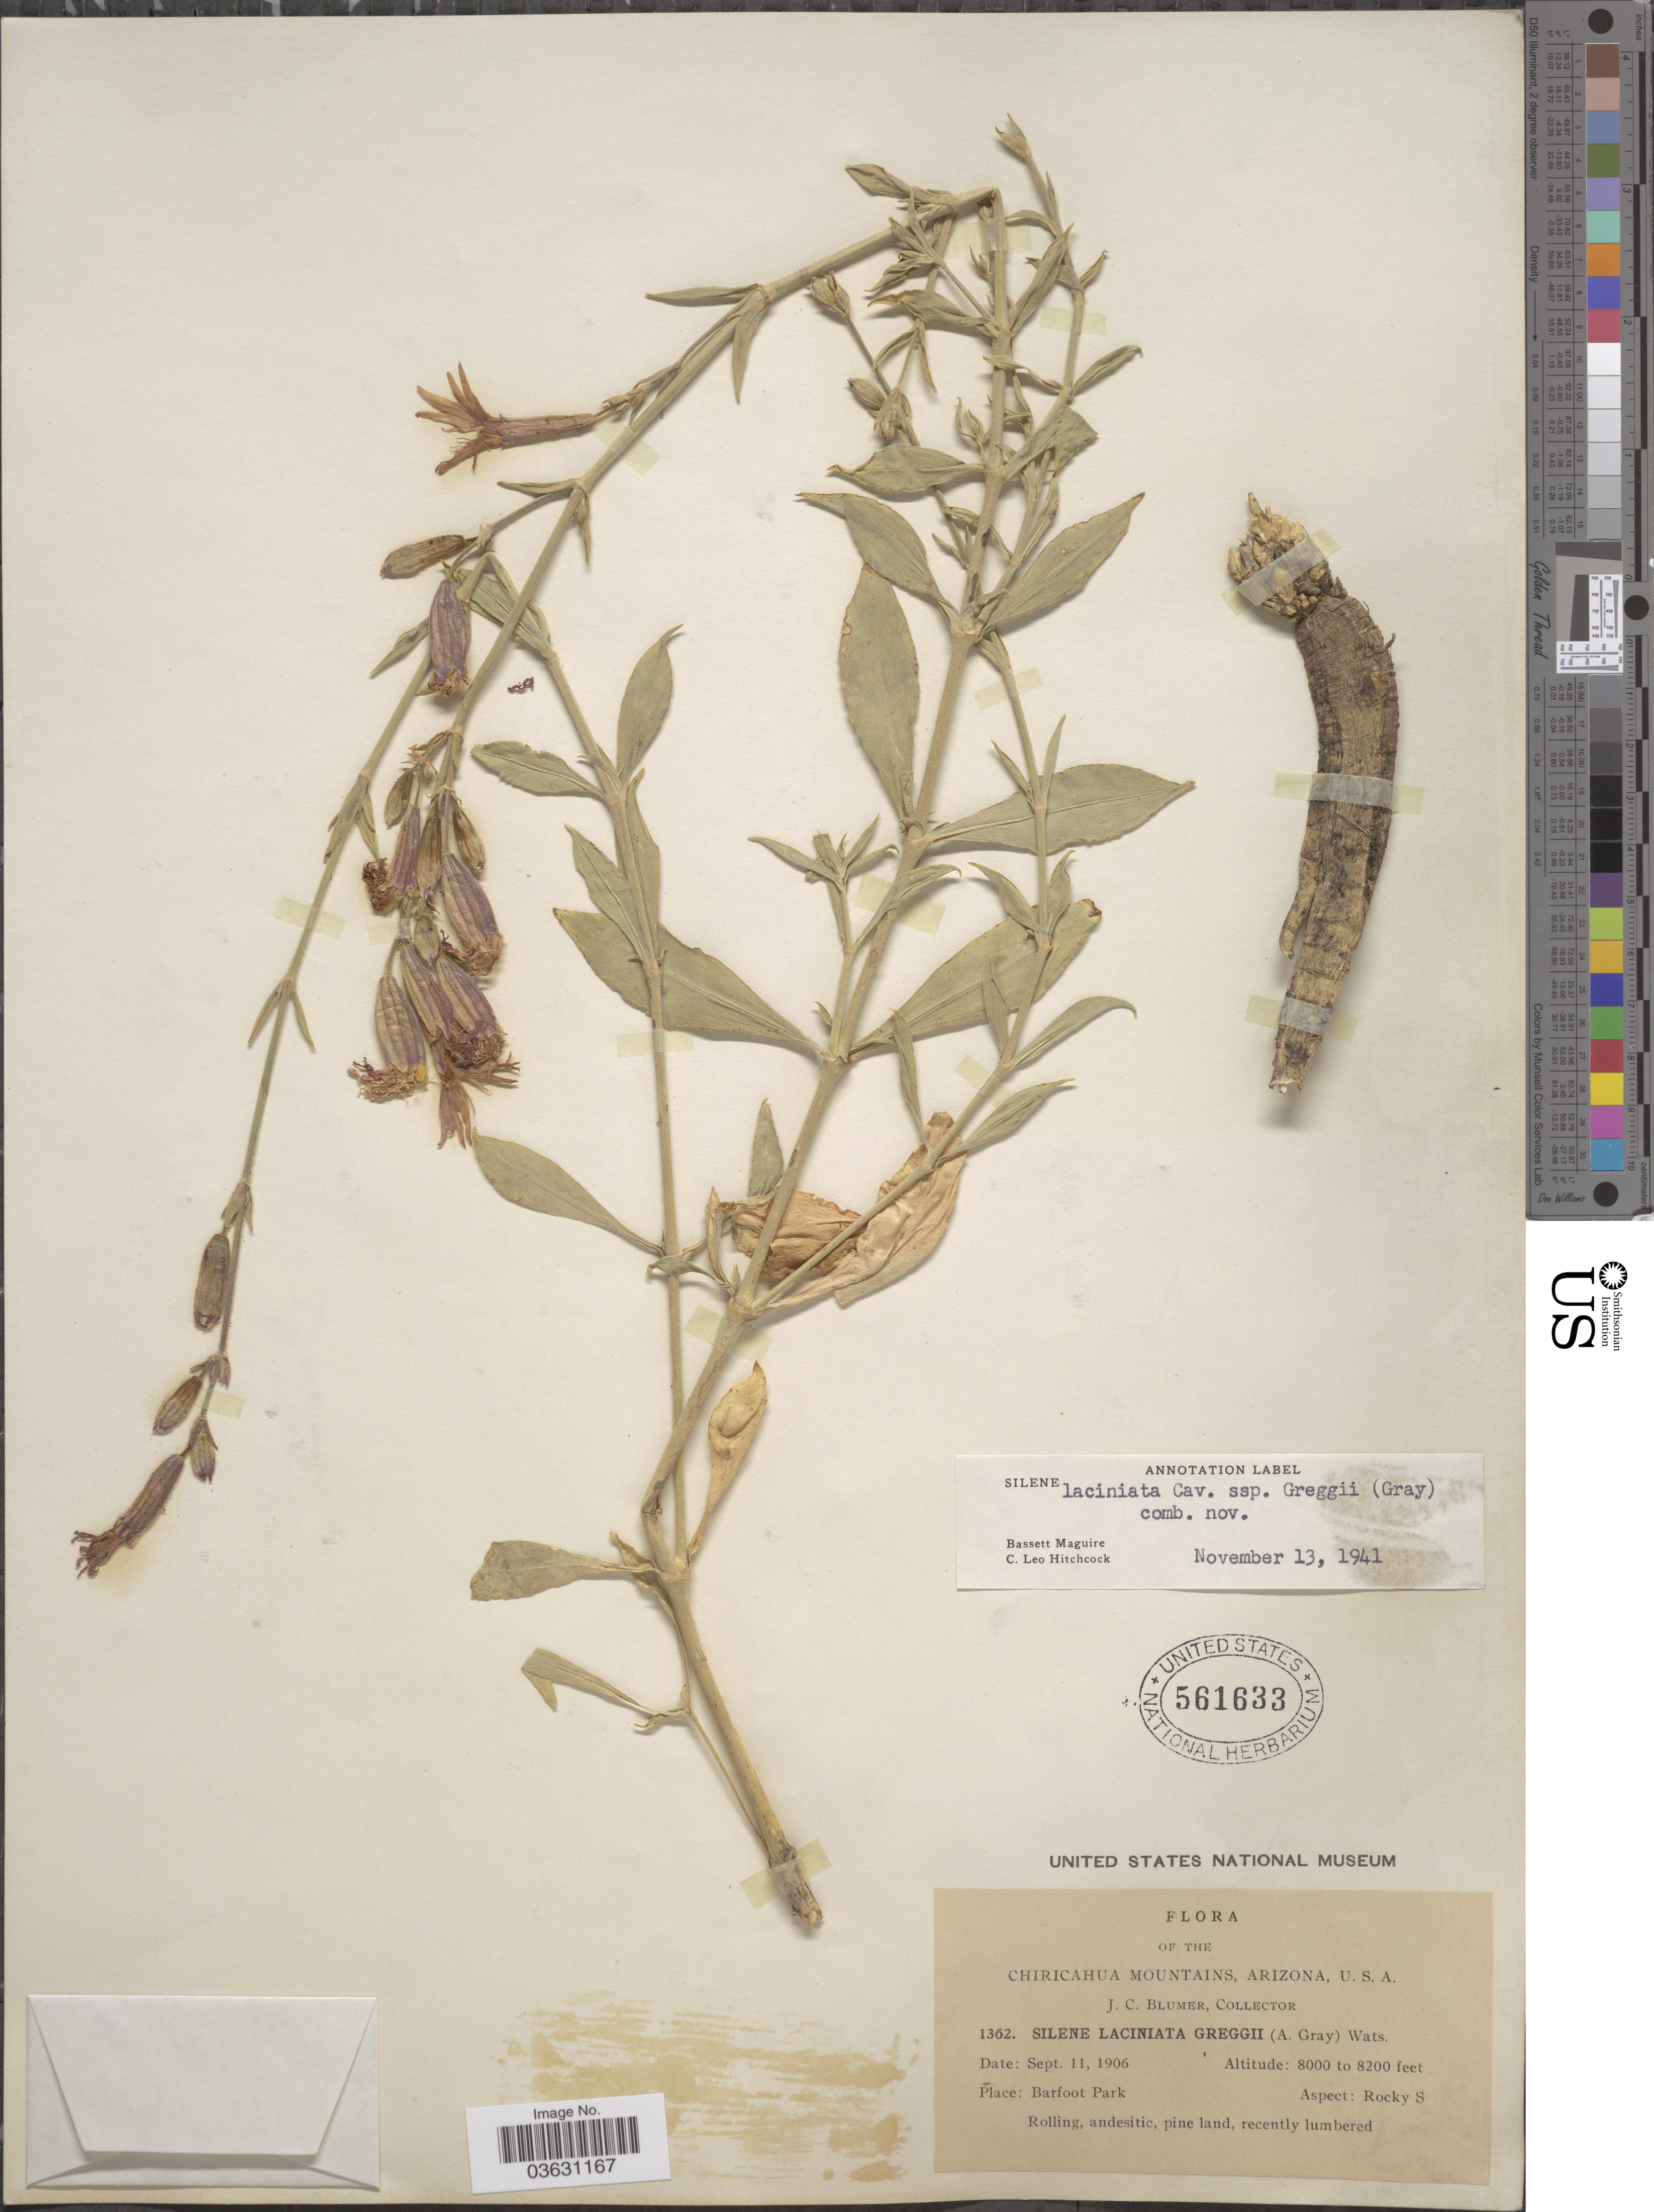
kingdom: Plantae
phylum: Tracheophyta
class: Magnoliopsida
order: Caryophyllales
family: Caryophyllaceae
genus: Silene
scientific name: Silene laciniata subsp. greggii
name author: (A. Gray) C.L. Hitchc. & Maguire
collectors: J. C. Blumer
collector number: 1362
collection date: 1906-09-11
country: United States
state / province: Arizona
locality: Chiricahua Mountains. Barfoot Park.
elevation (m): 2438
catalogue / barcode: US 561633